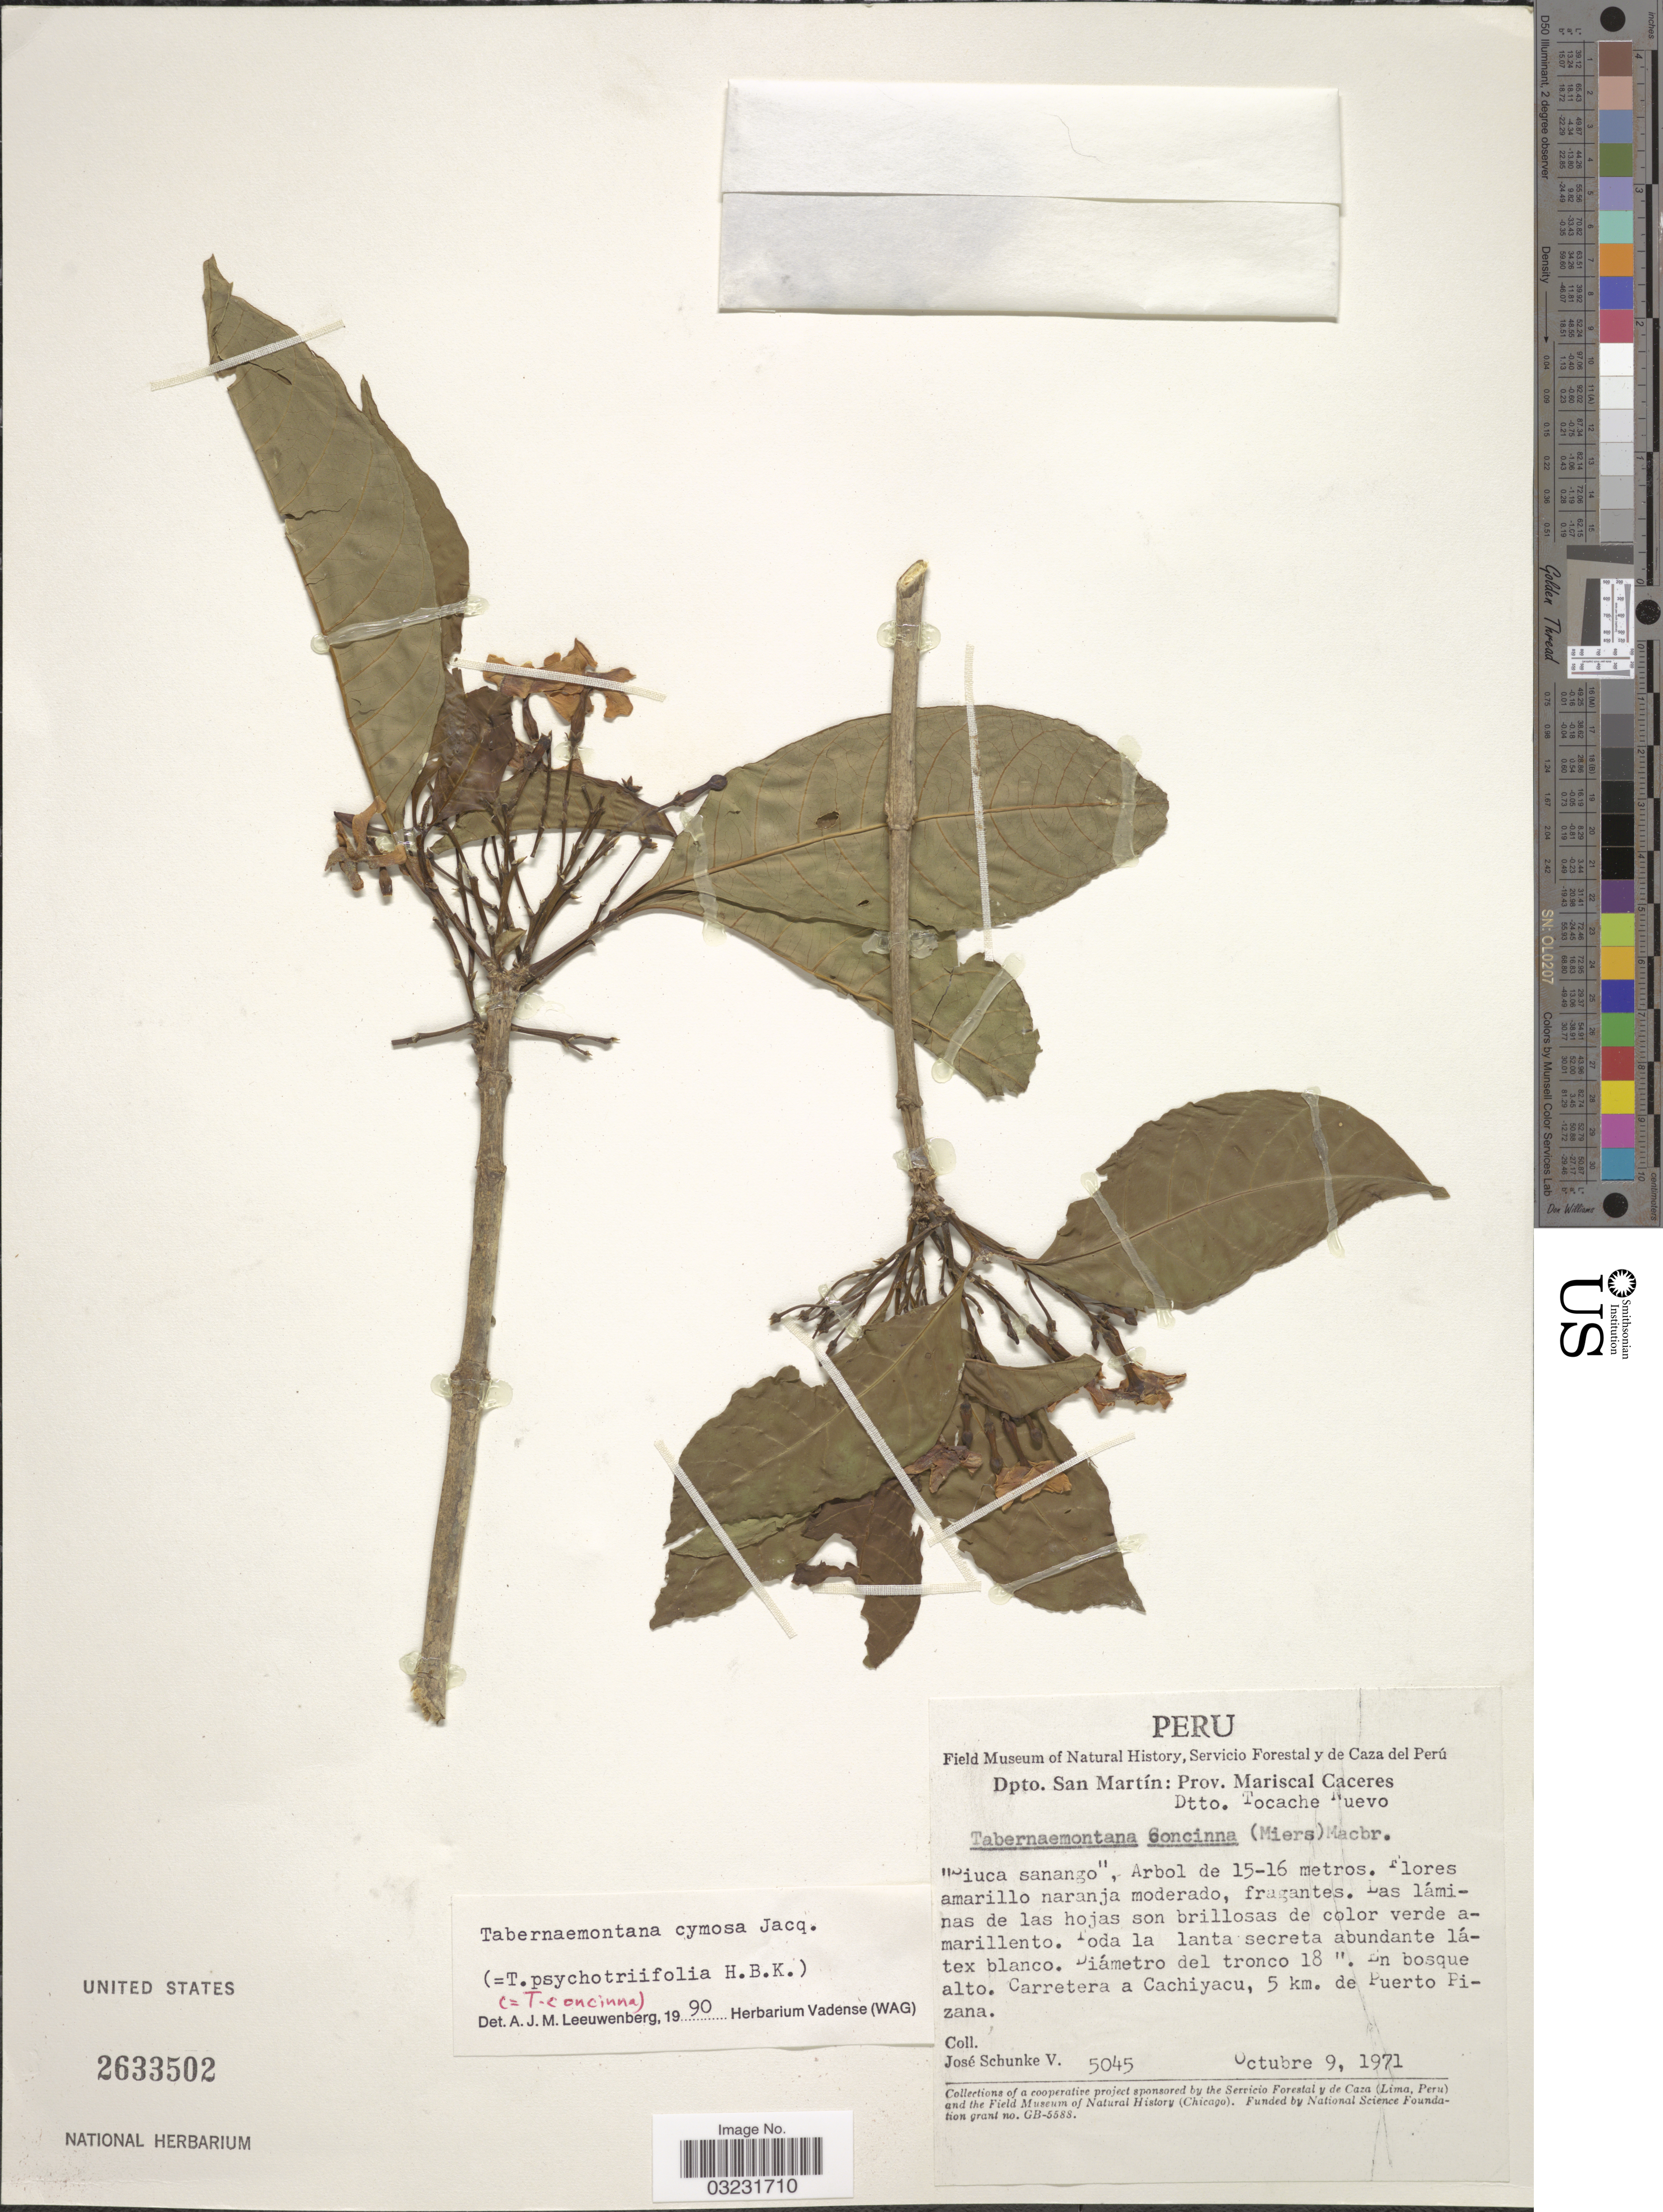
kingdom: Plantae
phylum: Tracheophyta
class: Magnoliopsida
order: Gentianales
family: Apocynaceae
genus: Tabernaemontana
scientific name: Tabernaemontana cymosa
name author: Jacq.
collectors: J. Schunke Vigo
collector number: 5045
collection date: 1971-10-09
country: Peru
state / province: San Martín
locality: Dpto. San Martín: Prov. Mariscal Caceres. Dtto. Tocache Nuevo. Carretera a Cachiyacu, 5 km. de Puerto Pizana.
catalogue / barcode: US 2633502